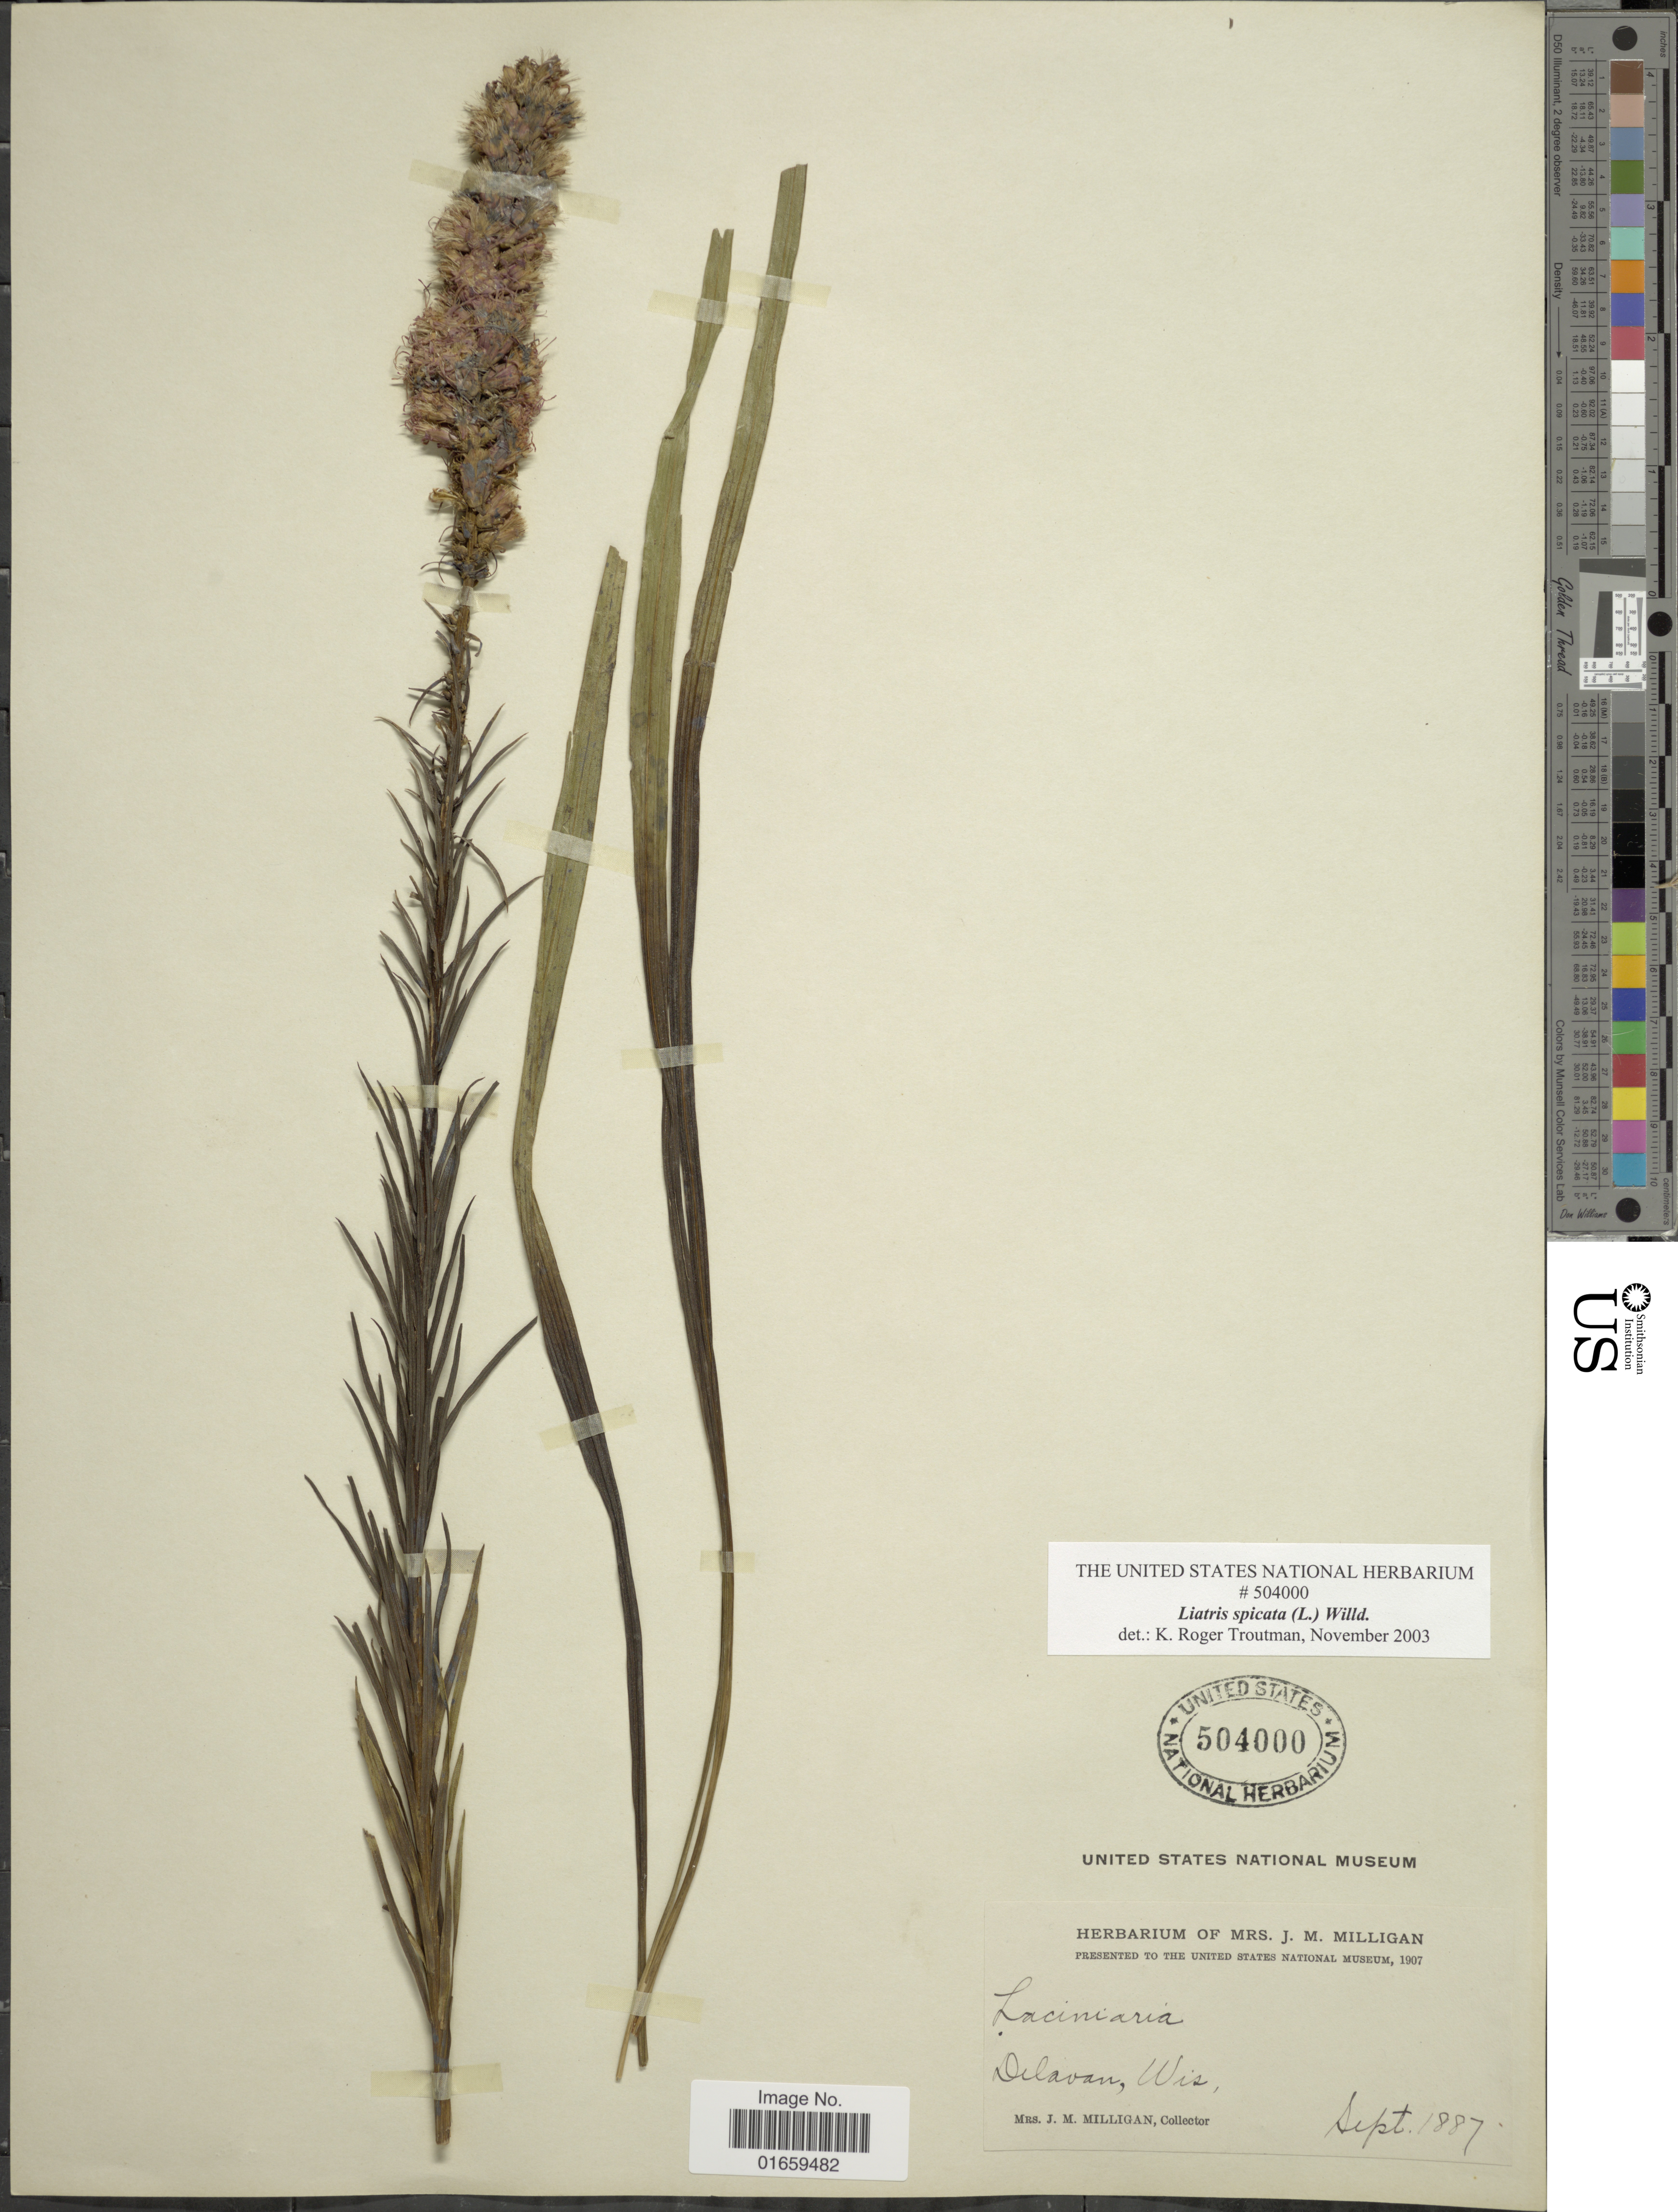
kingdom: Plantae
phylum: Tracheophyta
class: Magnoliopsida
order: Asterales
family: Asteraceae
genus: Liatris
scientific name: Liatris spicata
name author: (L.) Willd.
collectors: J. M. Milligan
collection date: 1887-09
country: United States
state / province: Wisconsin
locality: Delavan, Wis.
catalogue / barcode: US 504000